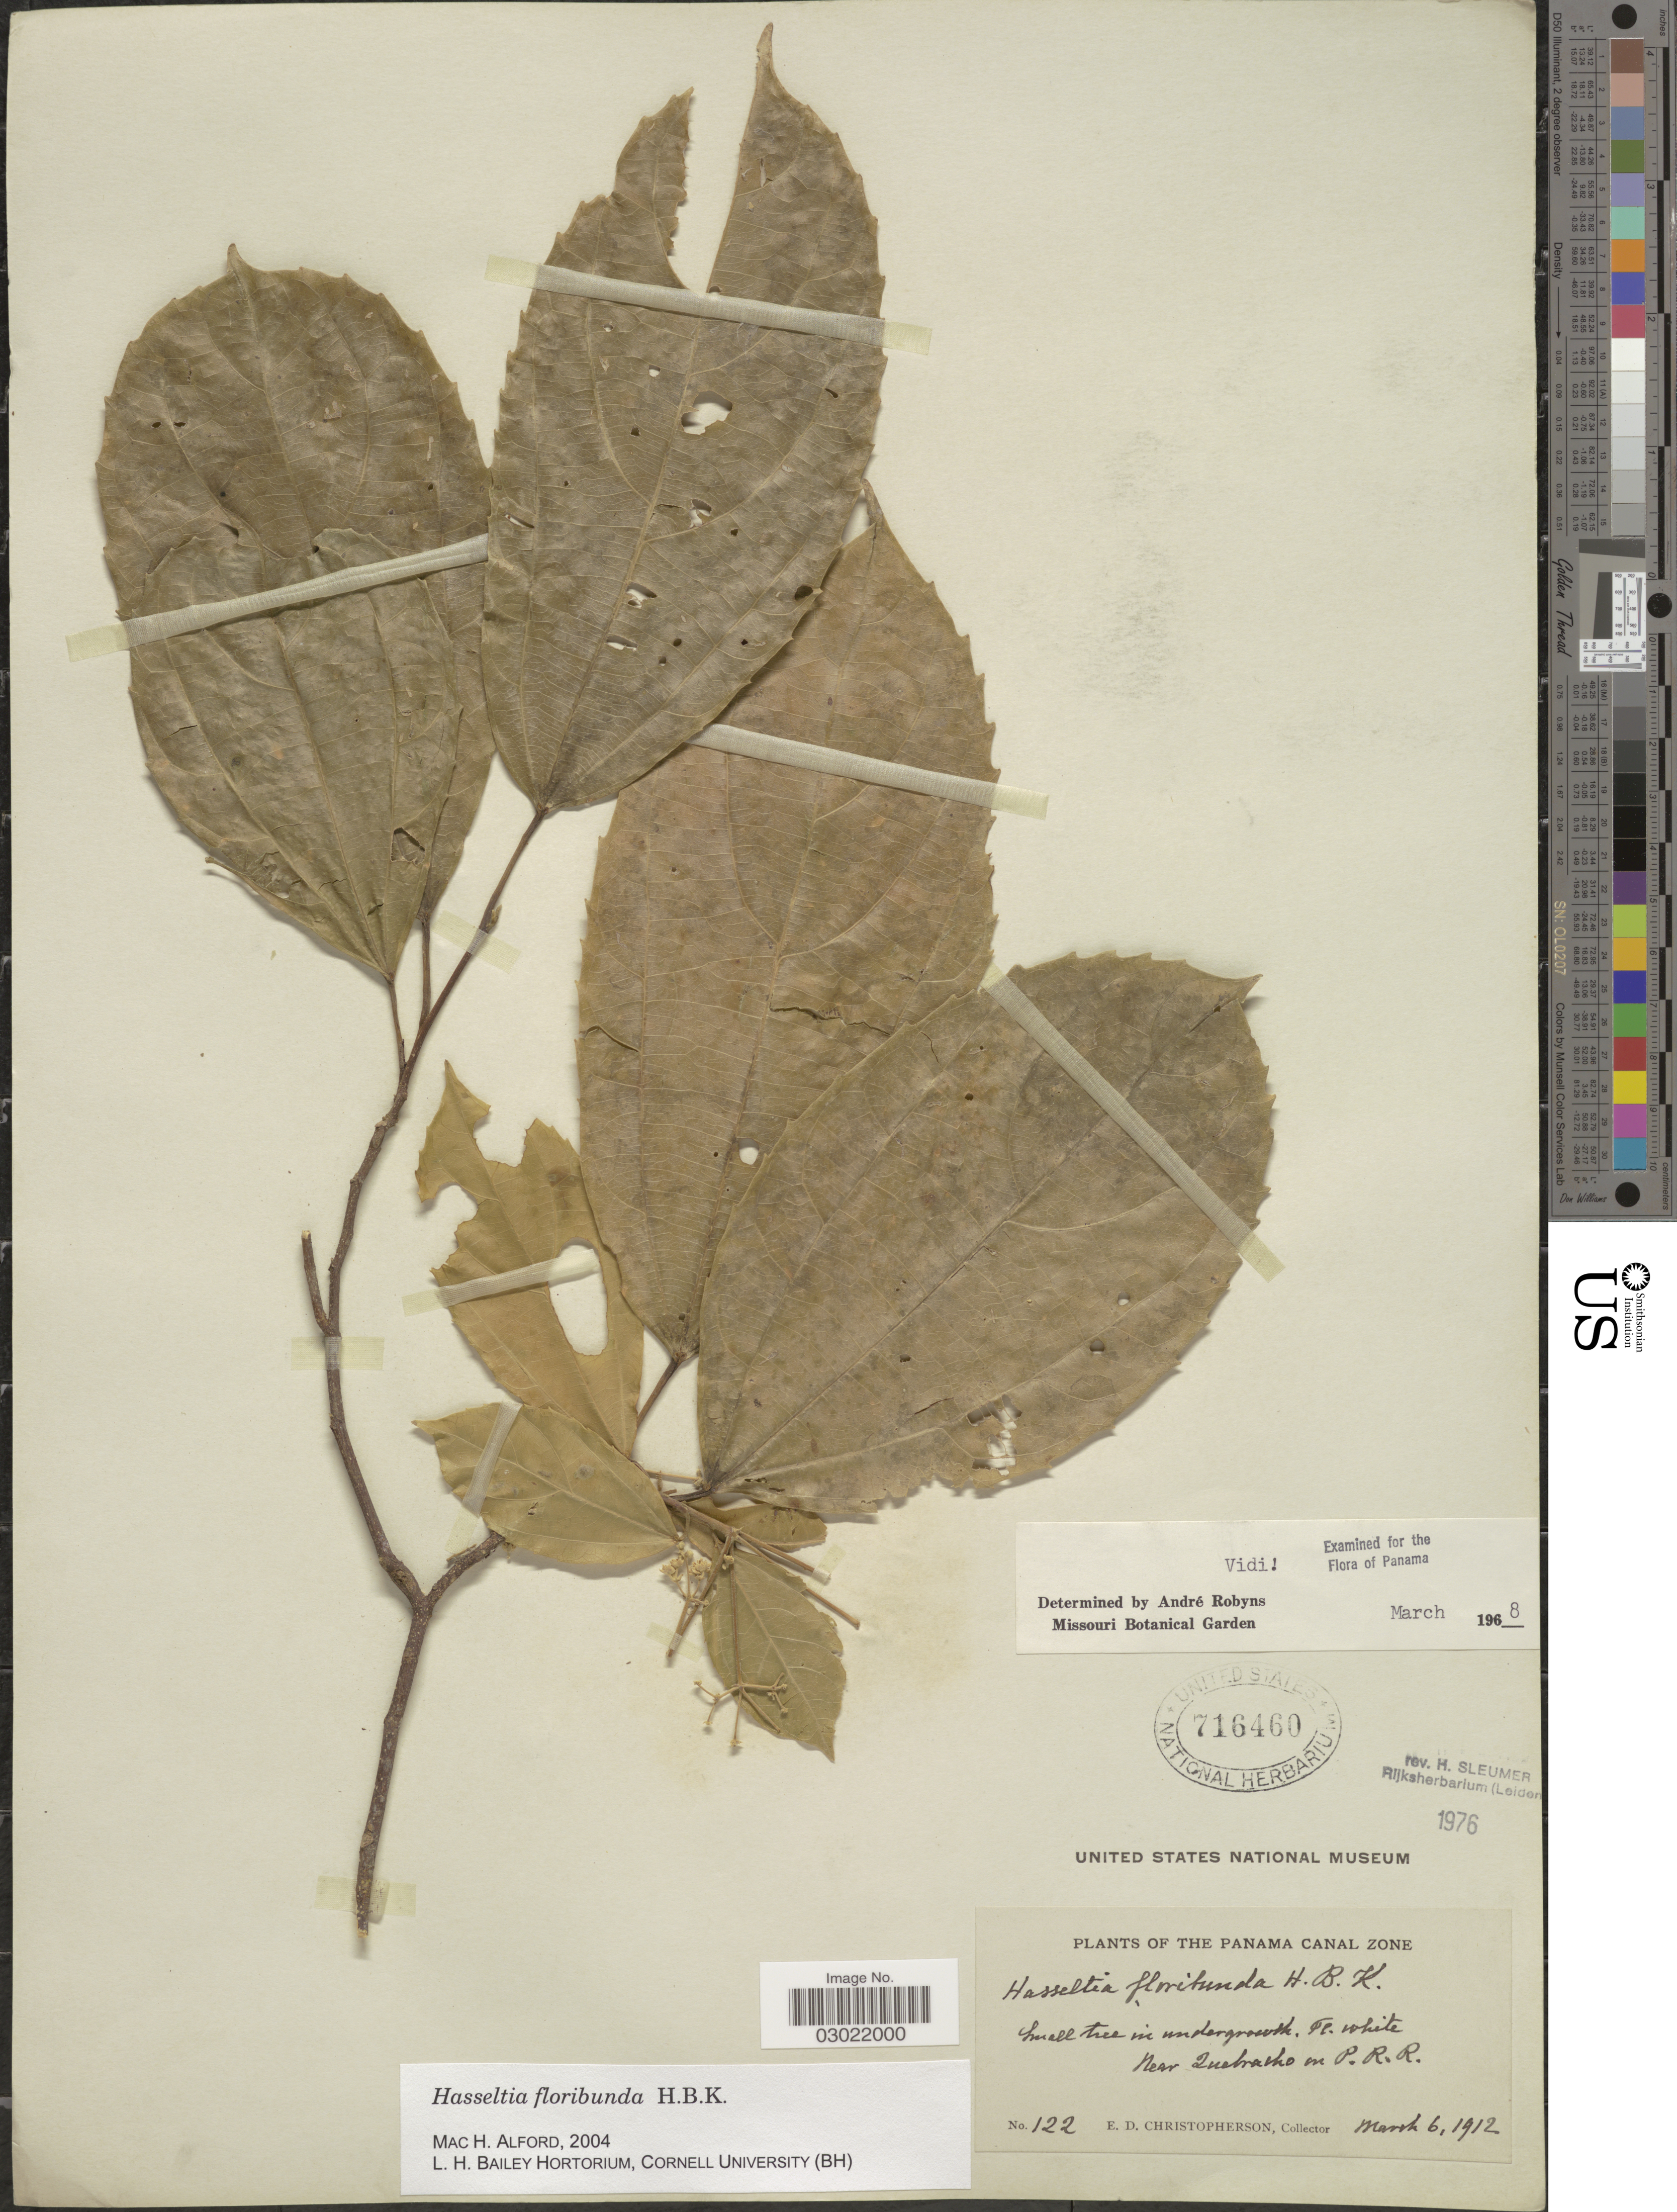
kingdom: Plantae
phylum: Tracheophyta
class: Magnoliopsida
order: Malpighiales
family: Salicaceae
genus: Hasseltia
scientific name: Hasseltia floribunda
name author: Kunth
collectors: E. Christopherson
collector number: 122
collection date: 1912-03-06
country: Panama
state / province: Colón / Panamá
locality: The Panama Canal Zone. Near Quebrada on P.R.R.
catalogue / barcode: US 716460